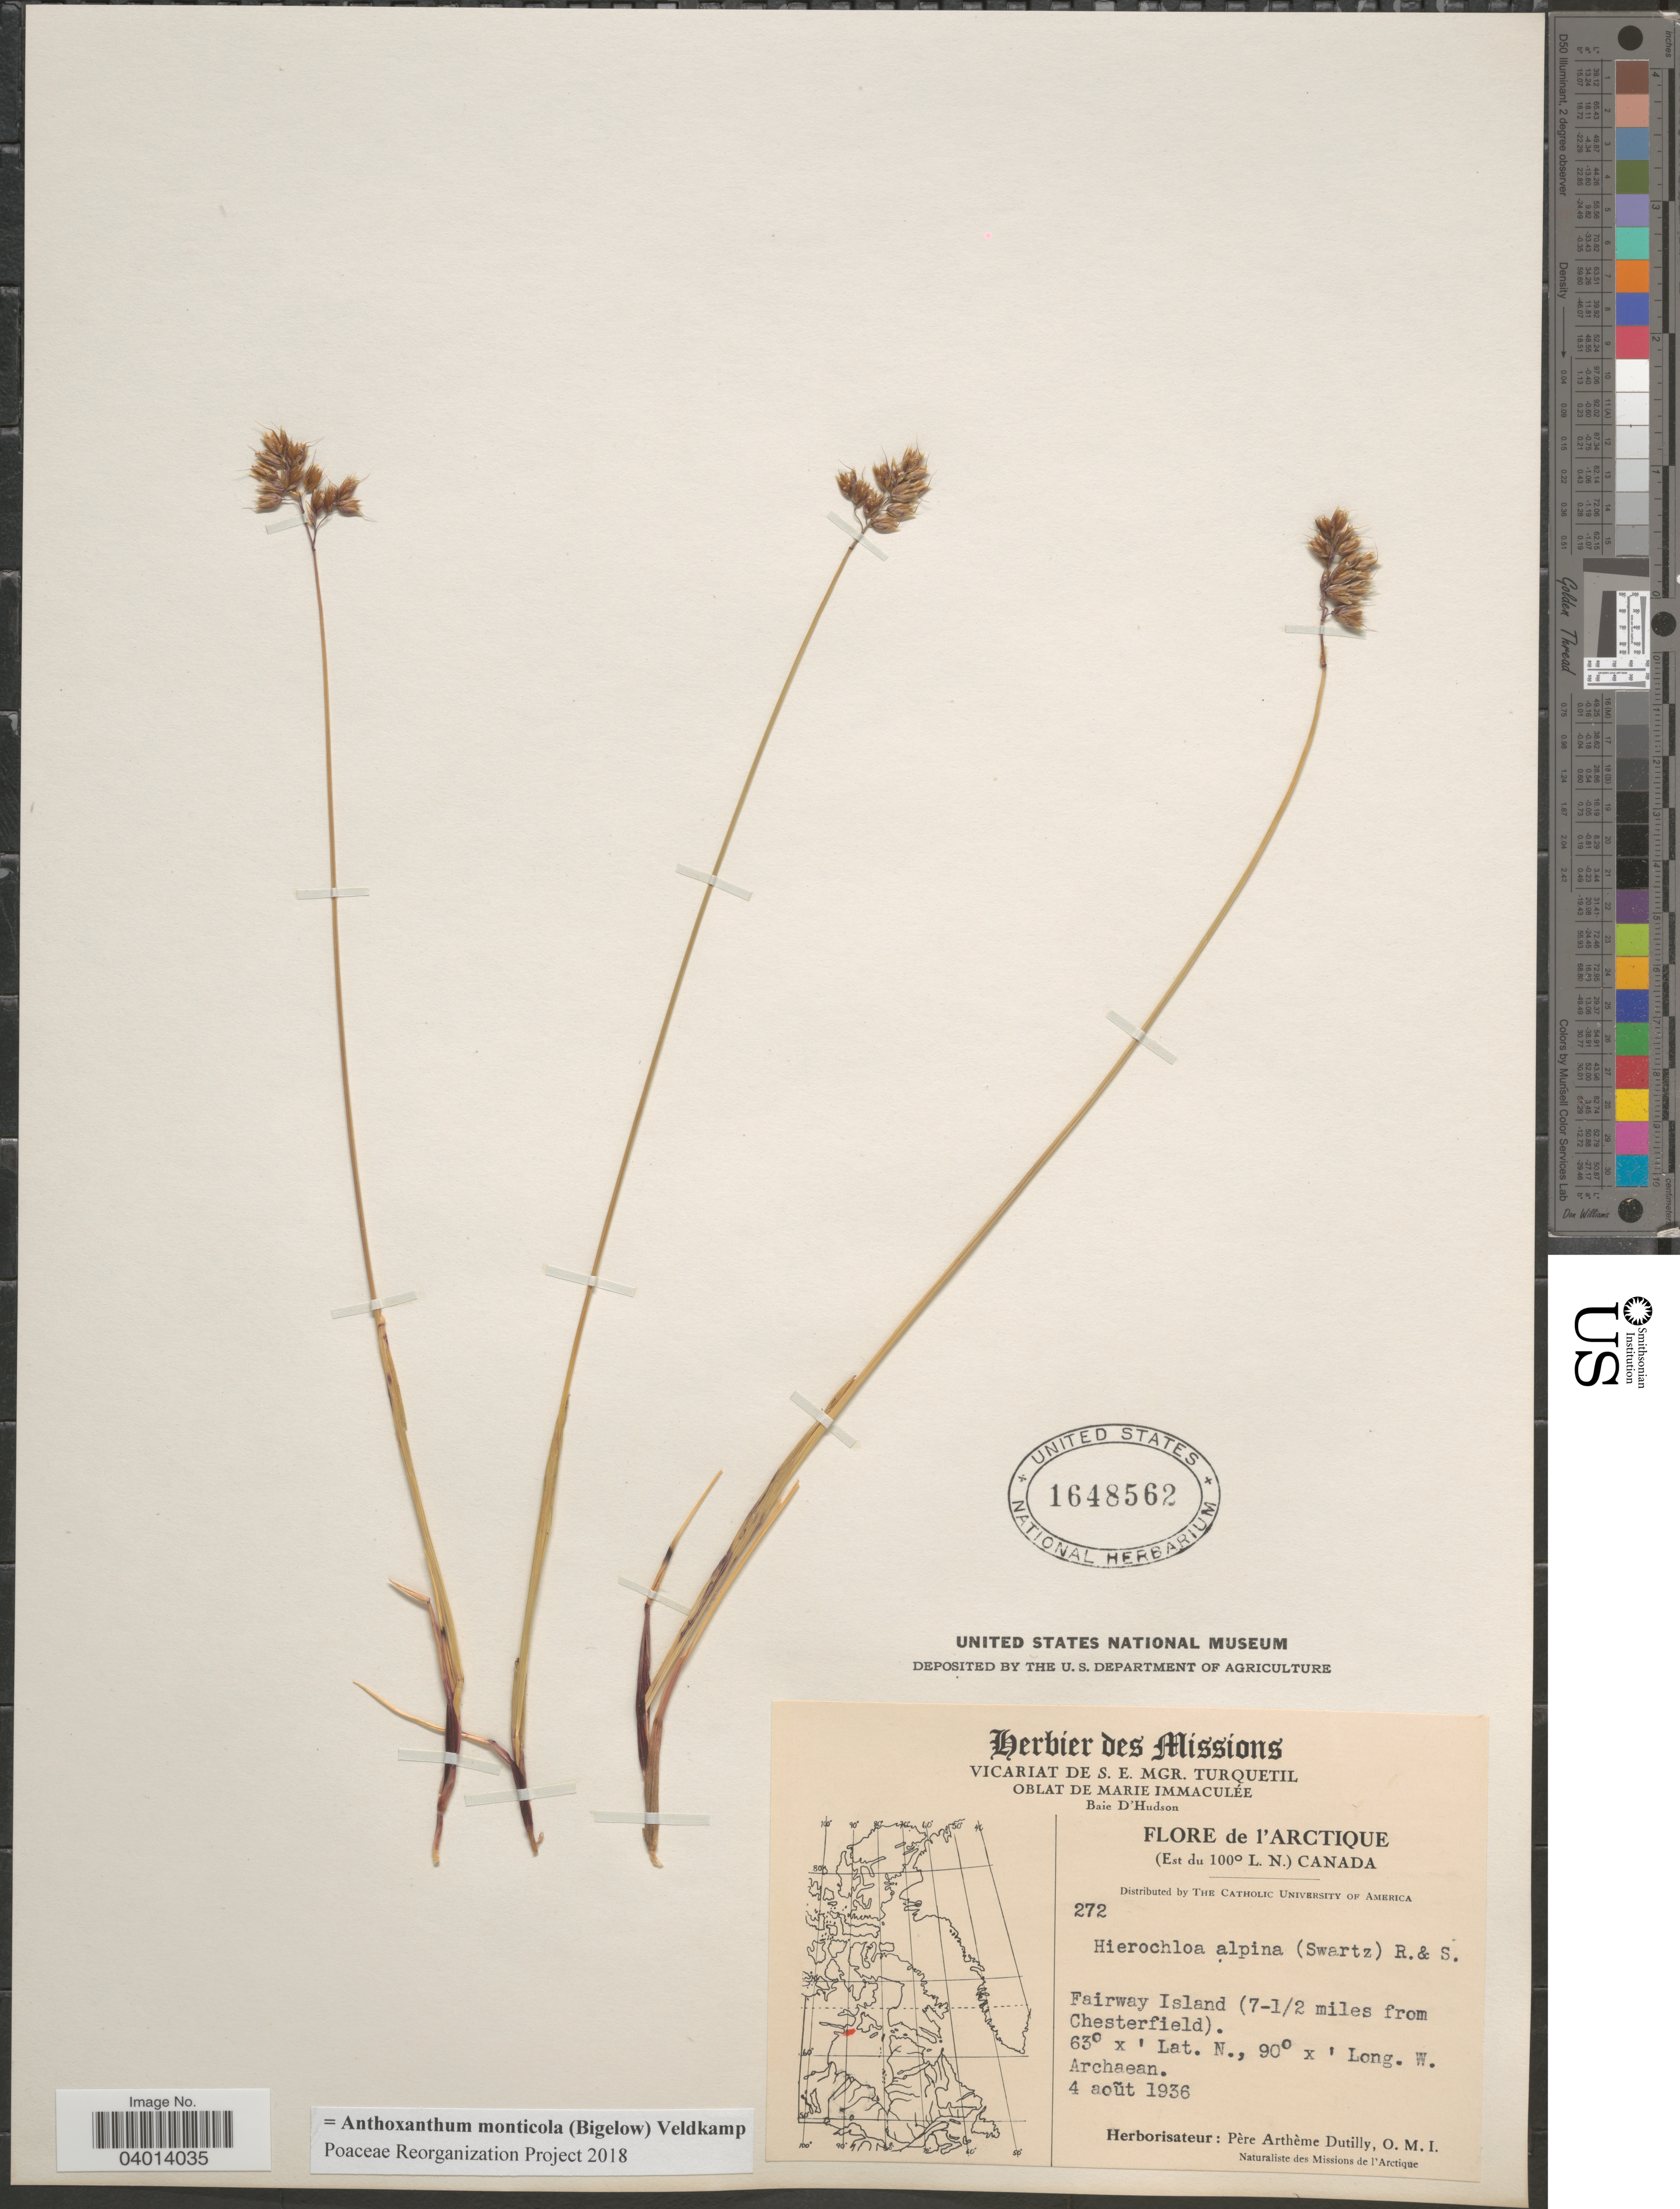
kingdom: Plantae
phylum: Tracheophyta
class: Liliopsida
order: Poales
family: Poaceae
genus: Anthoxanthum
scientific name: Anthoxanthum monticola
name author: (Bigelow) Veldkamp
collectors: P. Dutilly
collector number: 272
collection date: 1936-08-04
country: Canada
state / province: Nunavut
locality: L'Arctique. Fairway Island (7-1/2 miles from Chesterfield).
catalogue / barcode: US 1648562